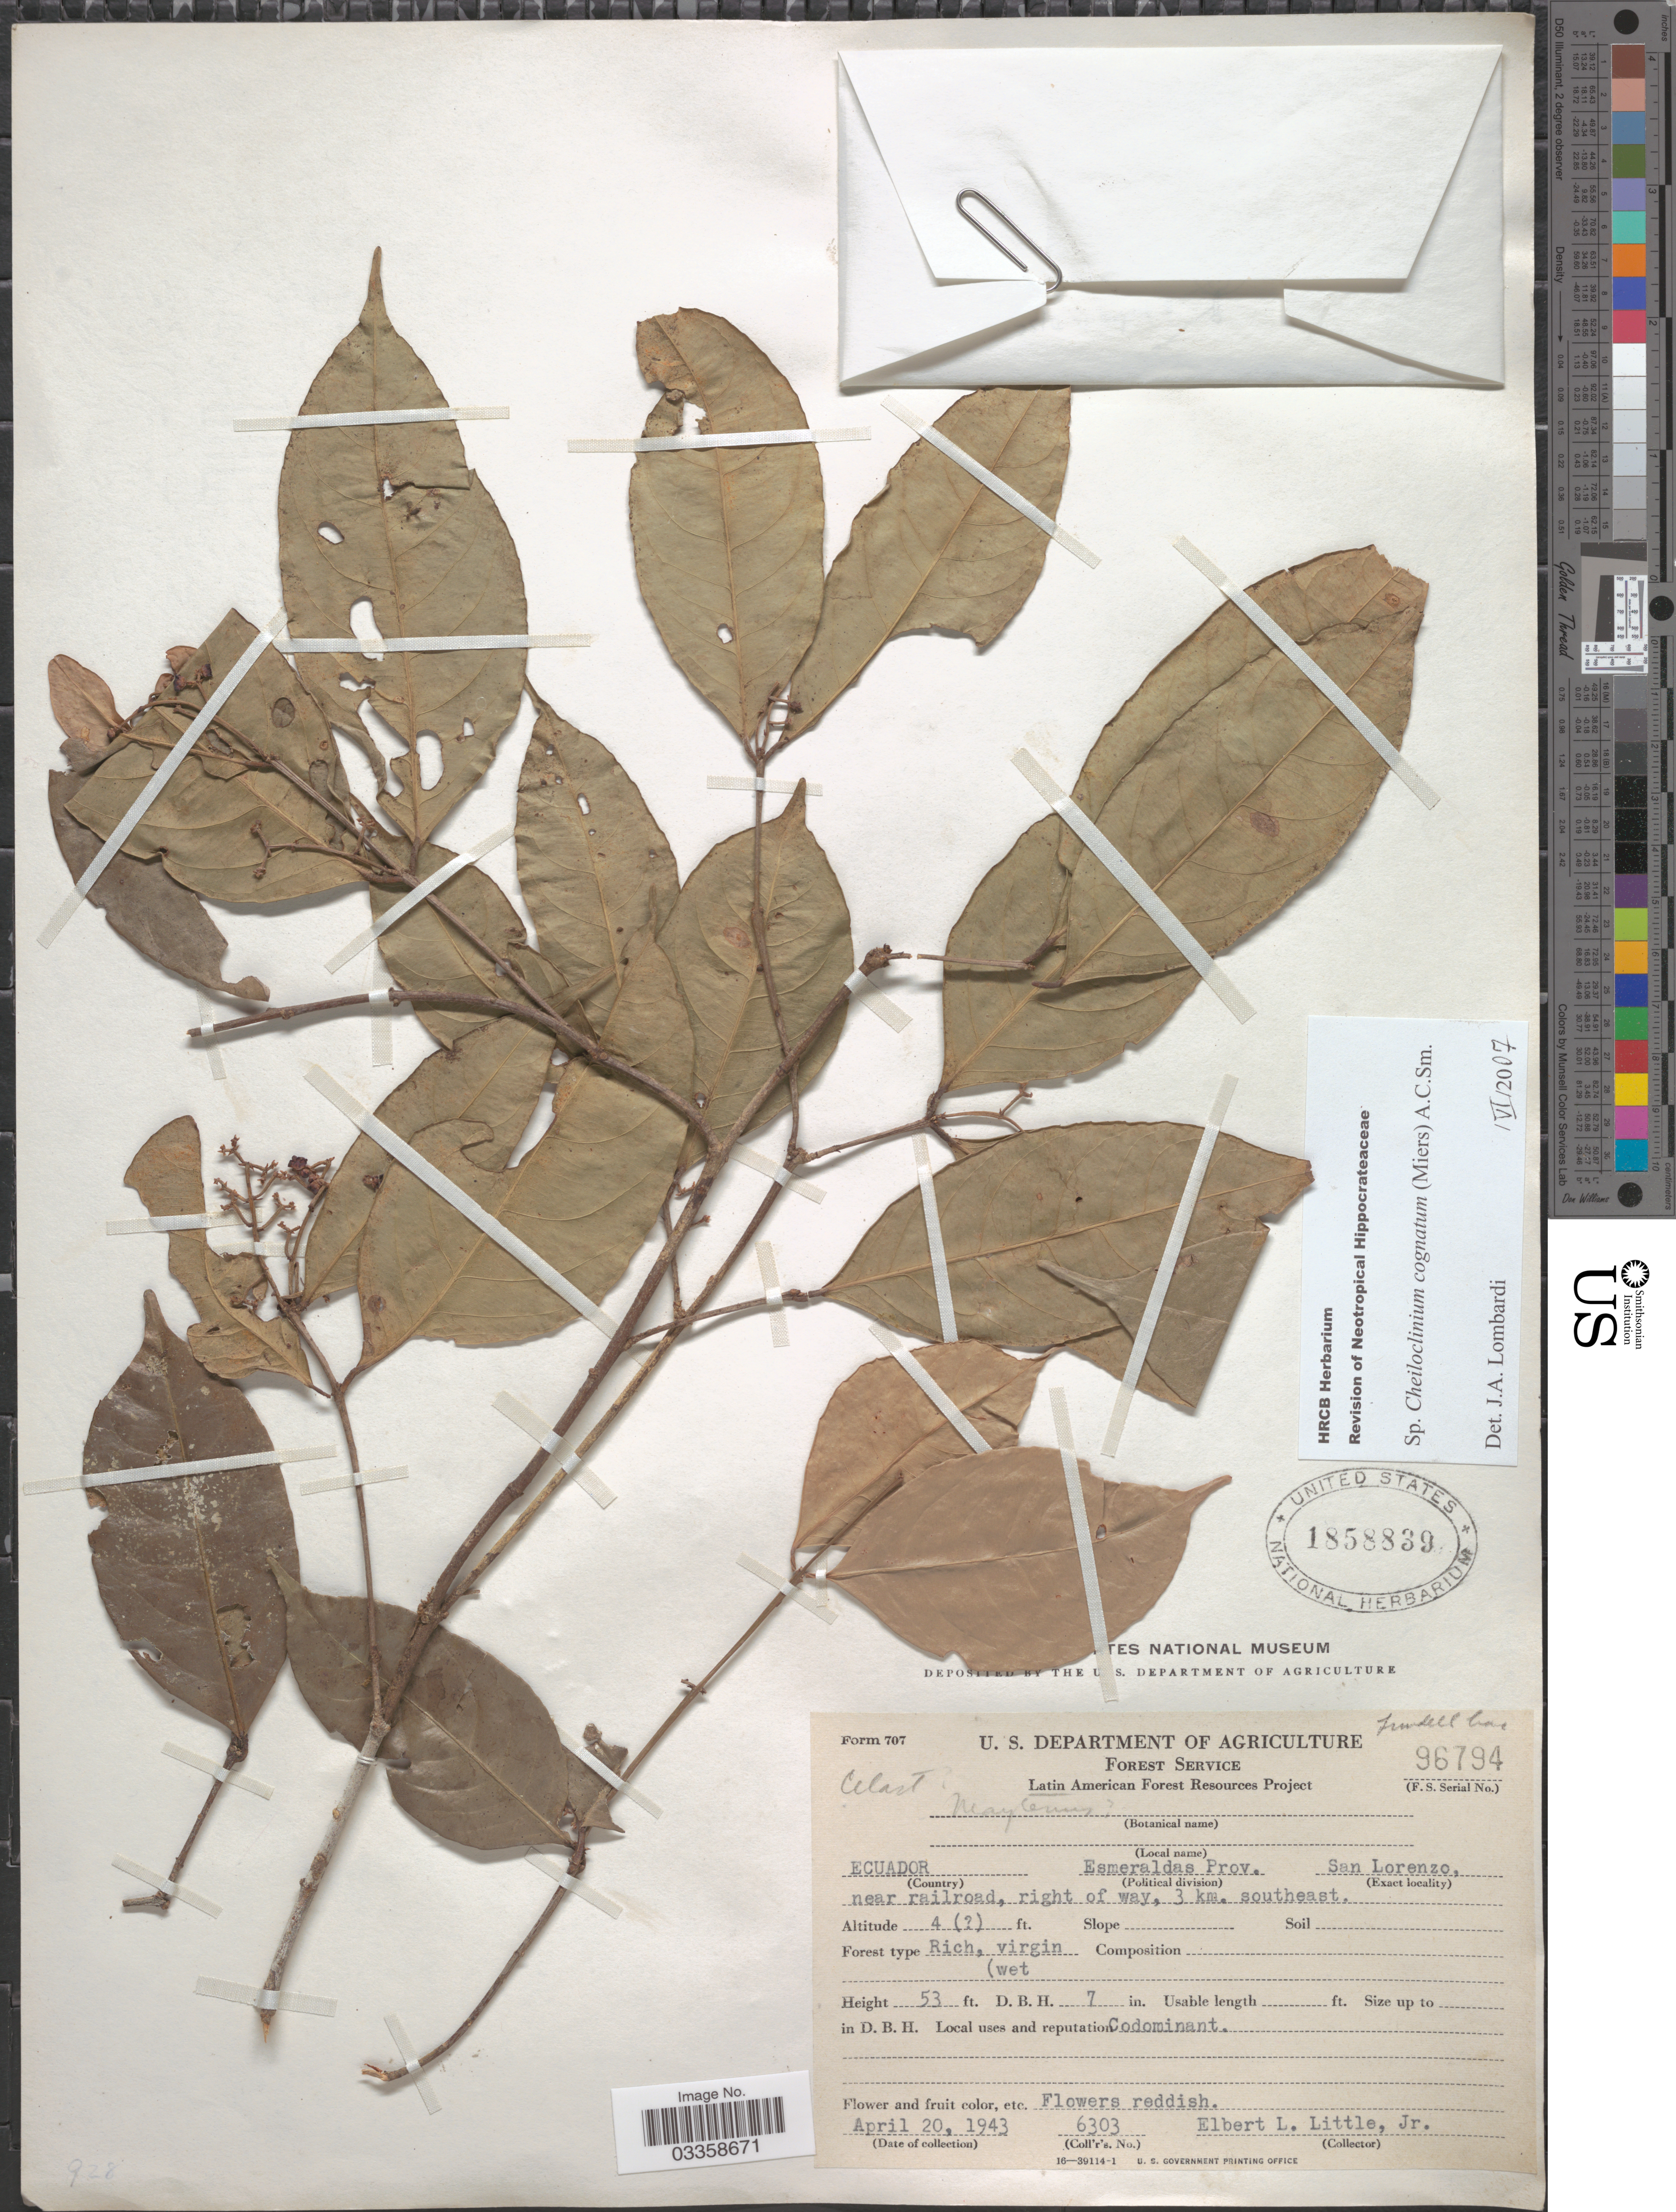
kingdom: Plantae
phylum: Tracheophyta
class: Magnoliopsida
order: Celastrales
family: Celastraceae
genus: Cheiloclinium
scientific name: Cheiloclinium cognatum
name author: (Miers) A.C. Sm.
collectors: E. L. Little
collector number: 6303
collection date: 1943-04-20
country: Ecuador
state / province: Esmeraldas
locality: San Lorenzo, near railroad, right of way, 3 km. southeast.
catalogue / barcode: US 1858839